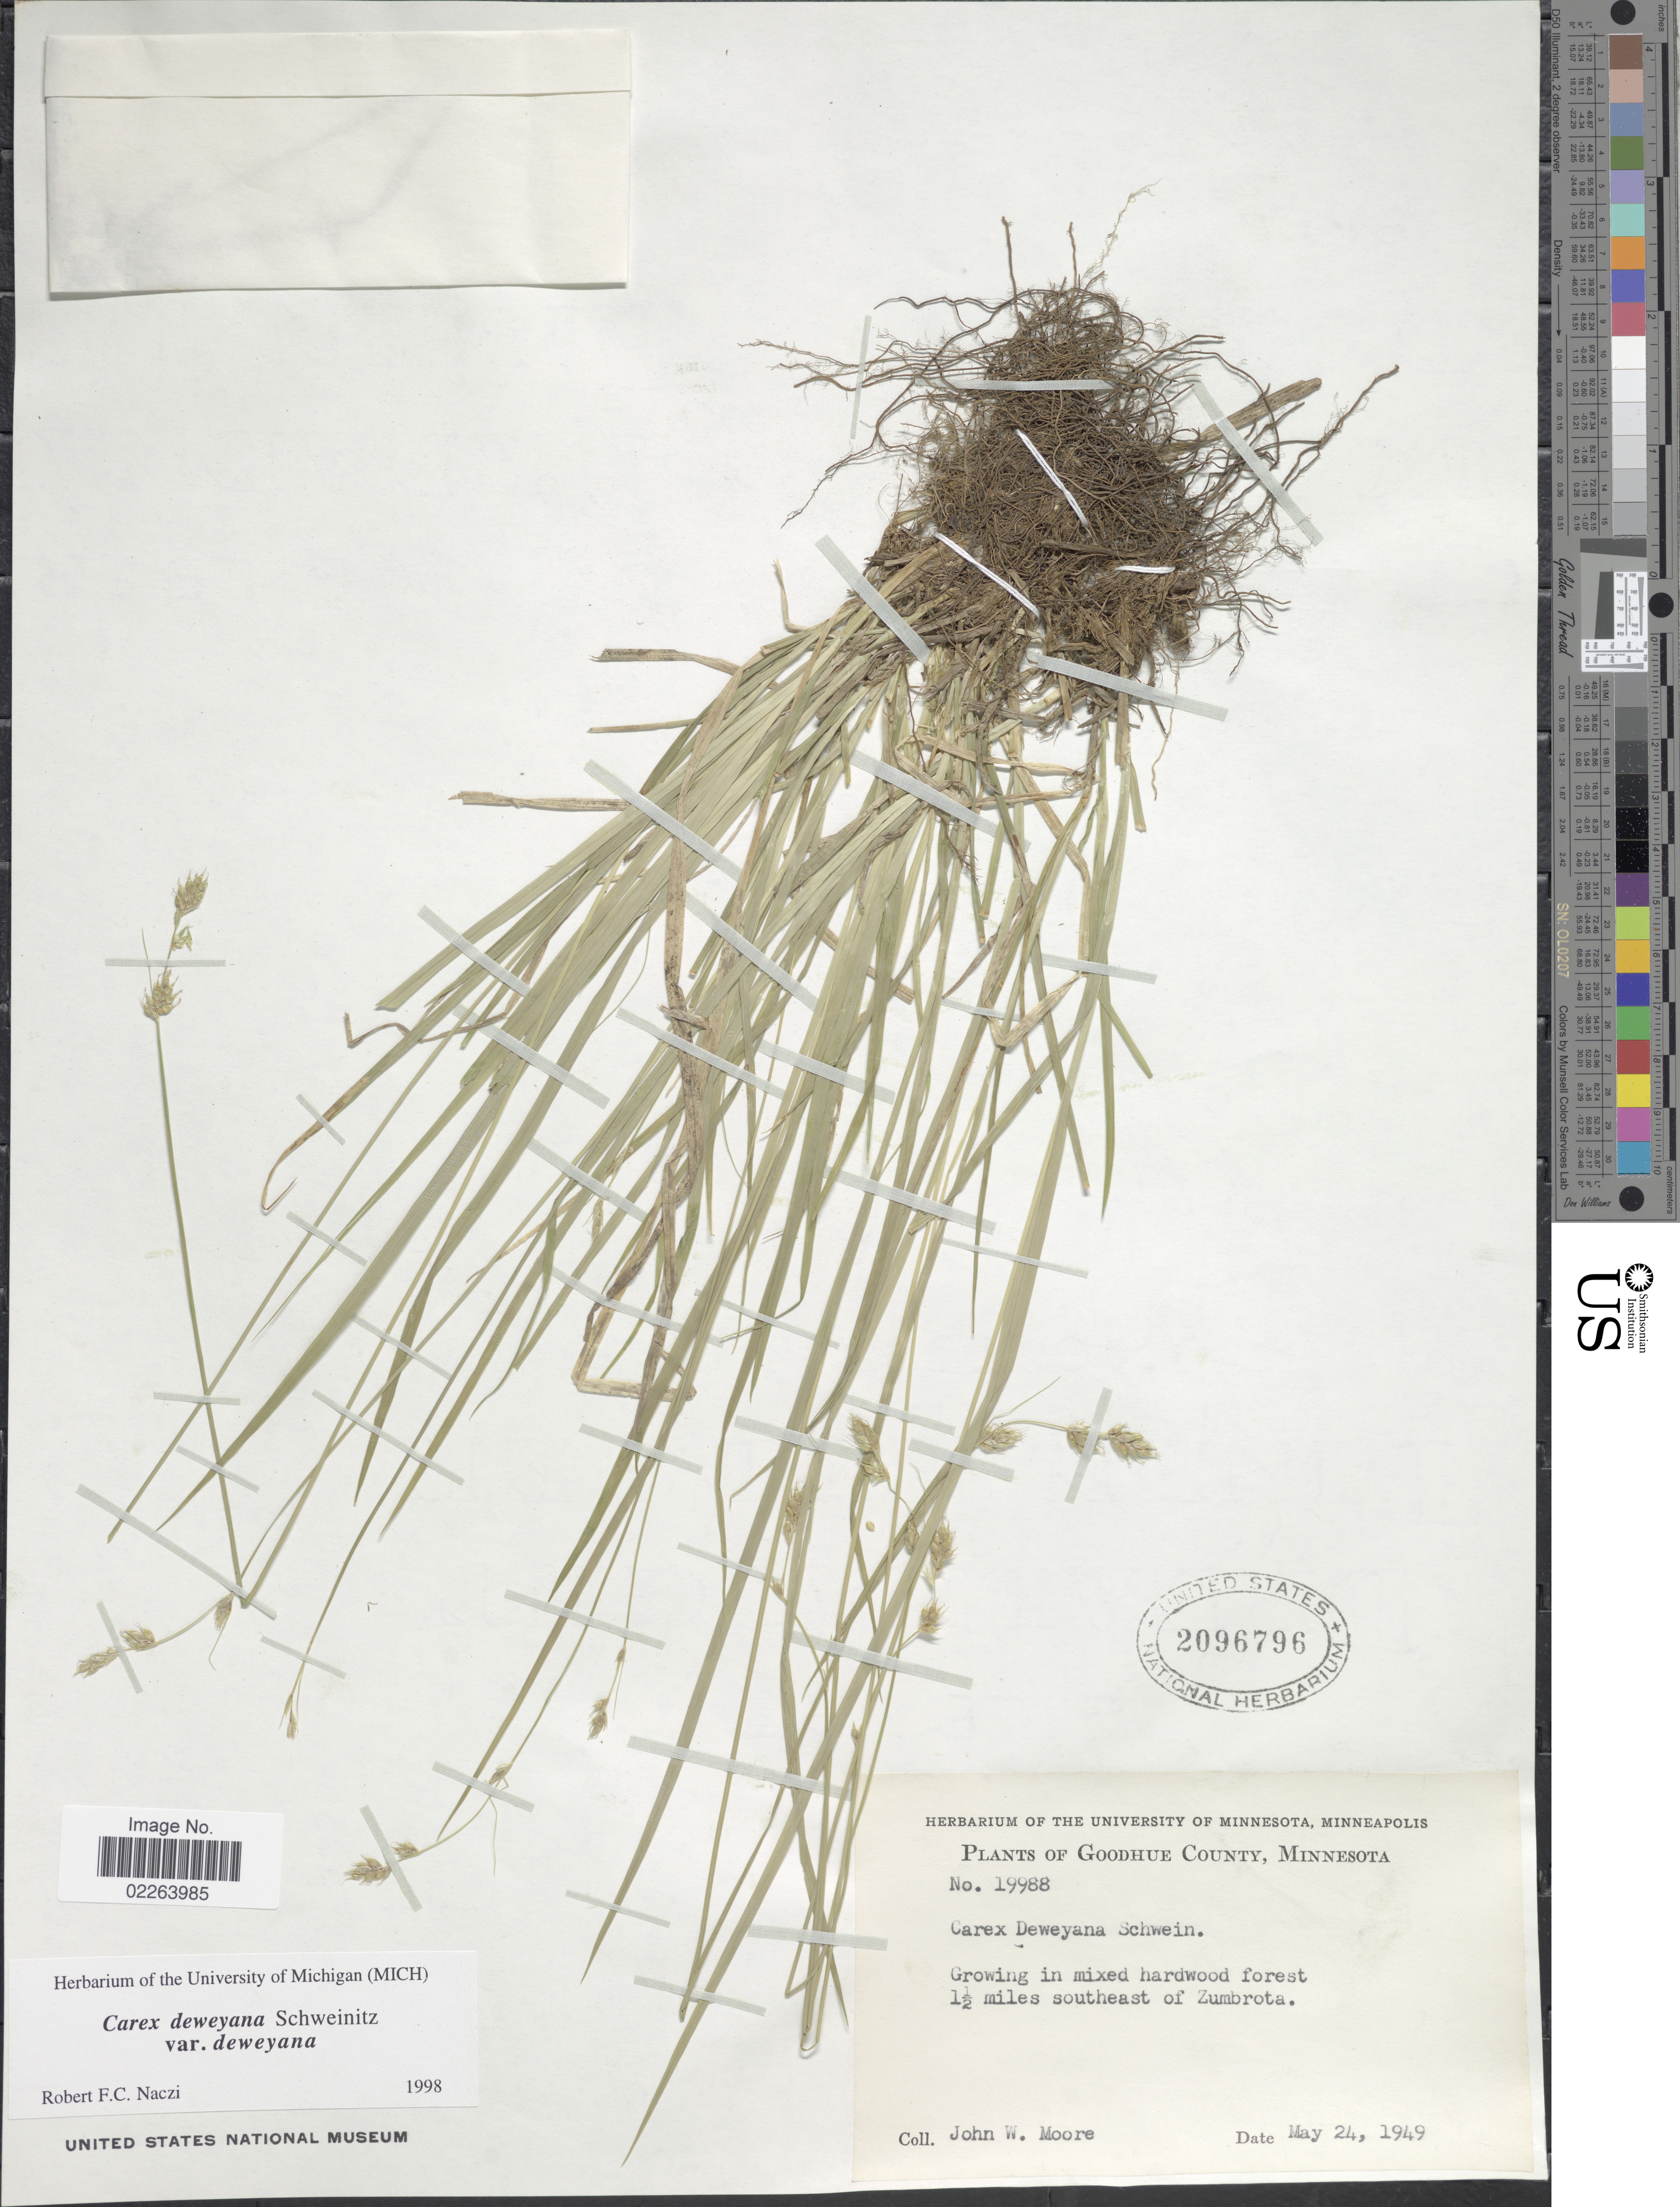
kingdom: Plantae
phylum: Tracheophyta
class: Liliopsida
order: Poales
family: Cyperaceae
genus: Carex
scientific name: Carex deweyana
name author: Schwein.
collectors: J. Moore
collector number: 19988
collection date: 1949-05-24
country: United States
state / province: Minnesota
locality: Goodhue County, Growing in mixed hardwood forest 1½ miles southeast of Zumbrota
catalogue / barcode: US 2096796